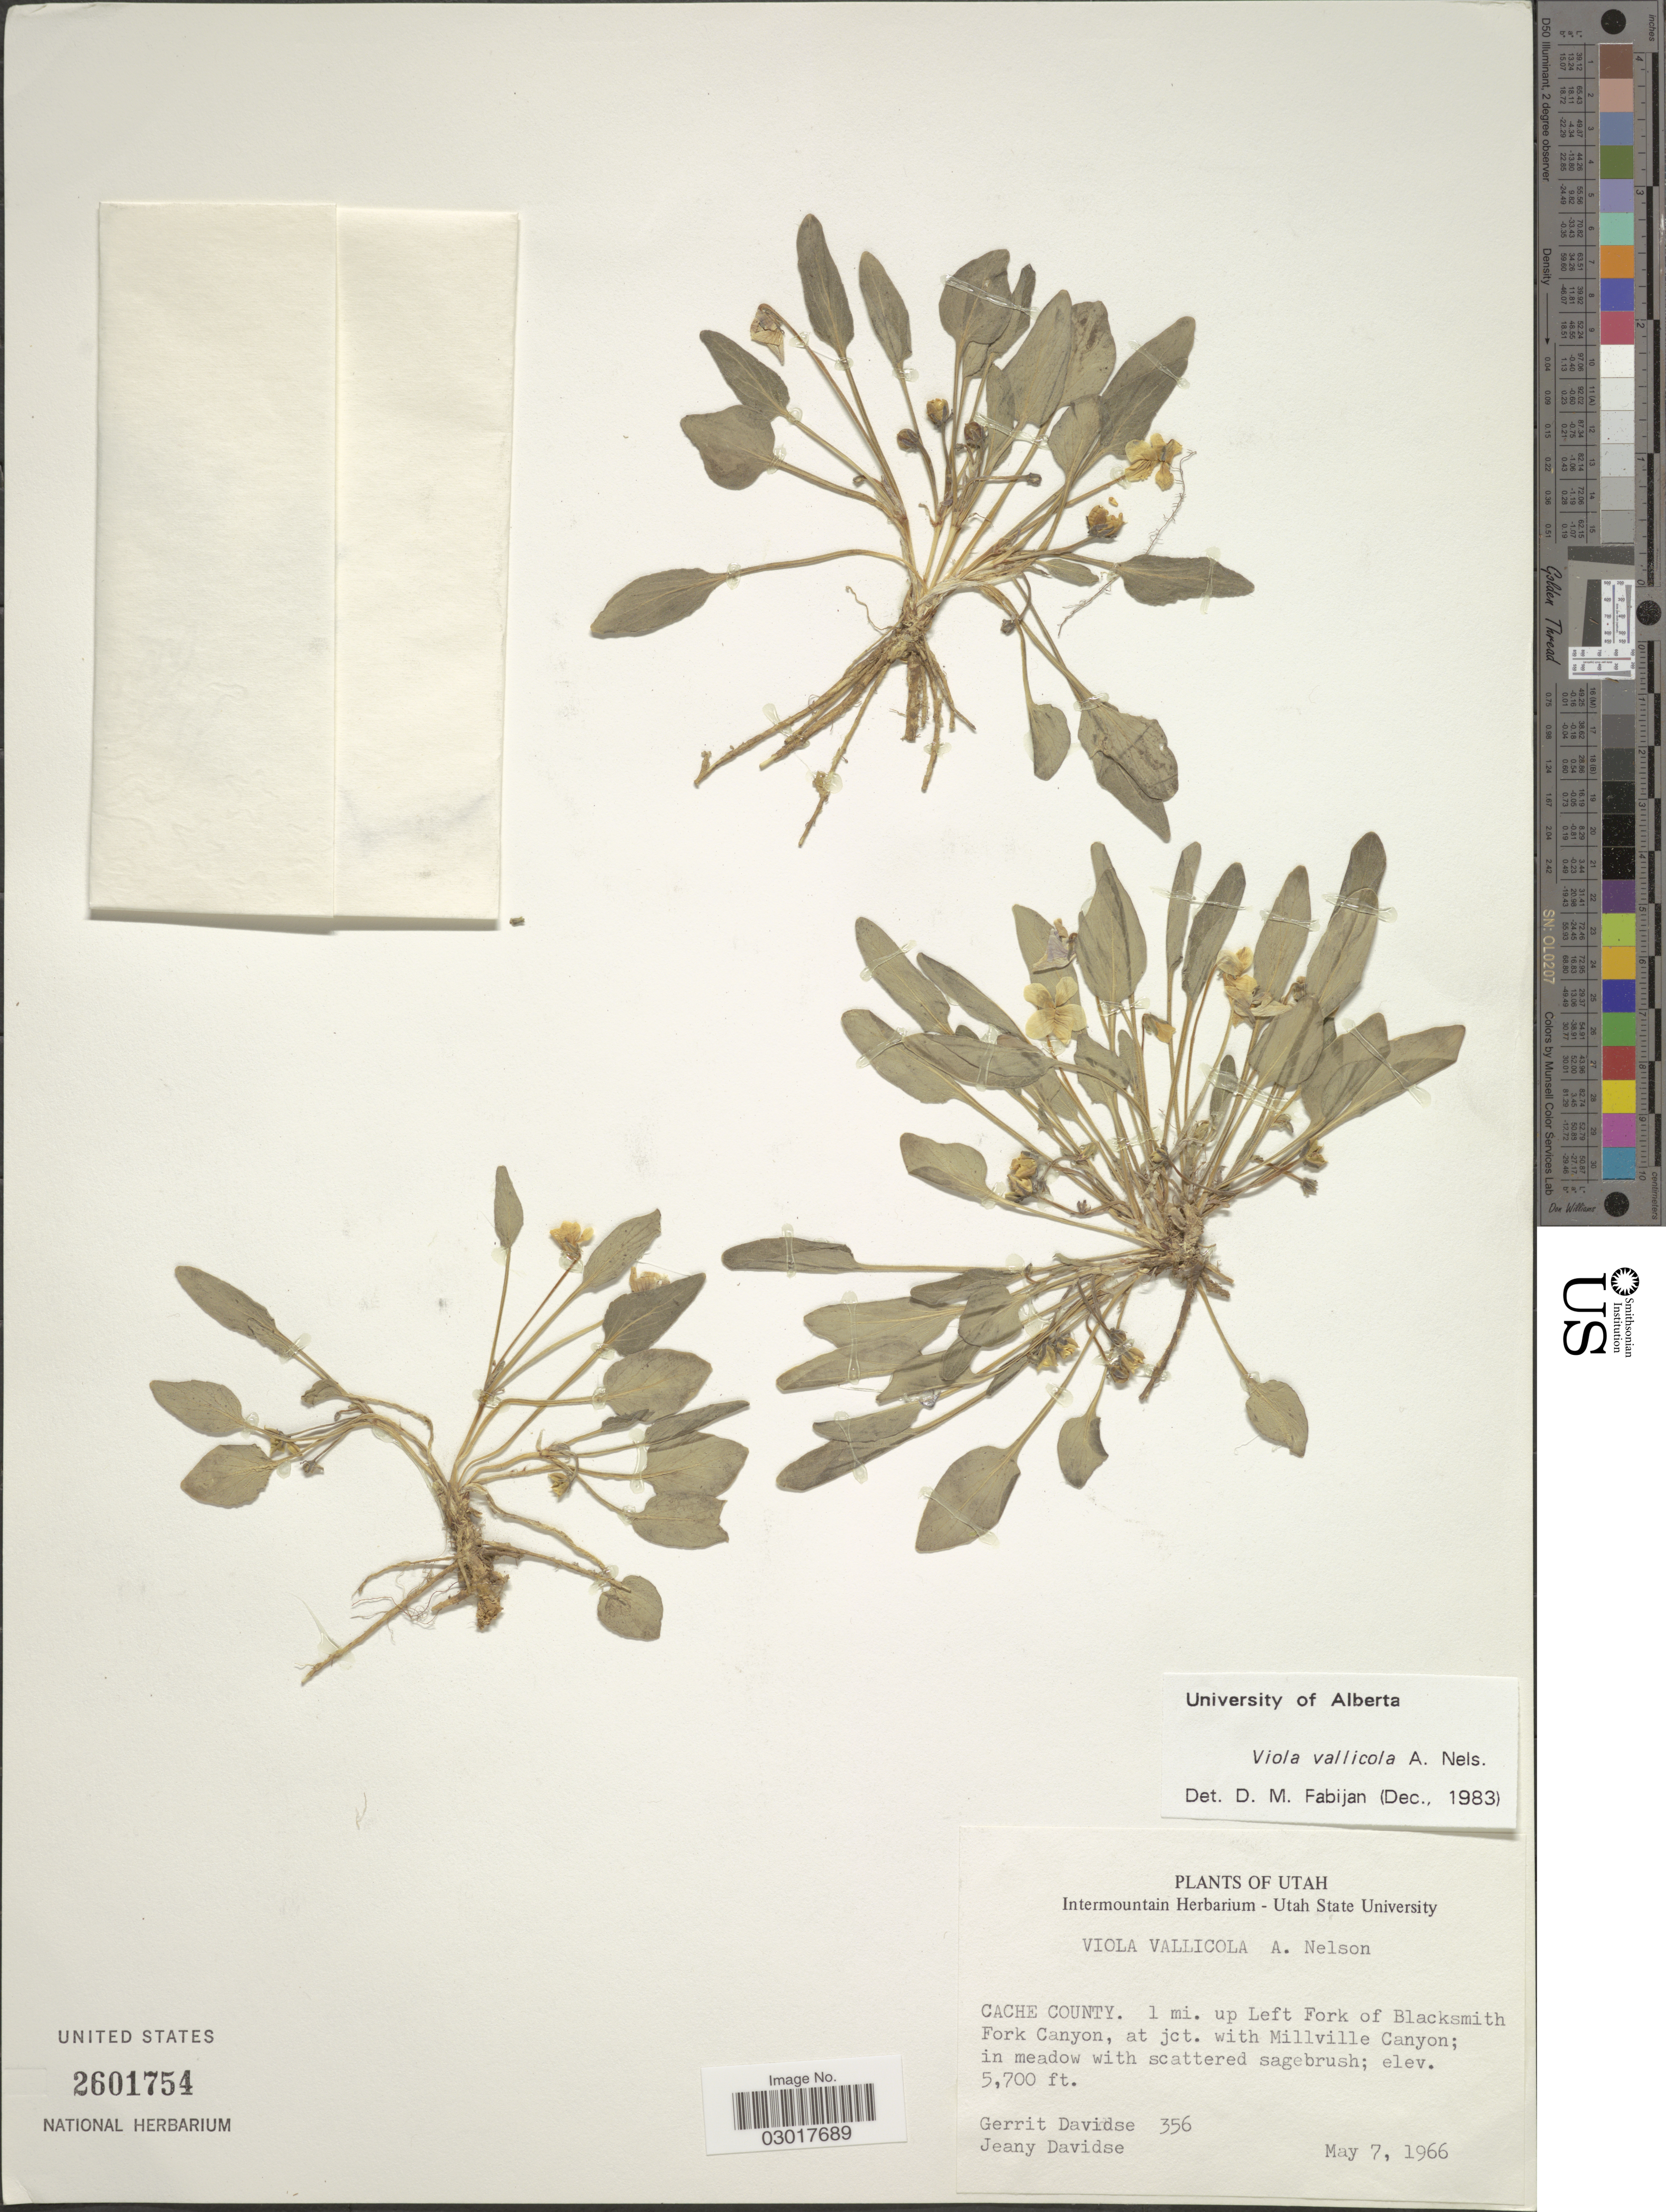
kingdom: Plantae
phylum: Tracheophyta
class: Magnoliopsida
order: Malpighiales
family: Violaceae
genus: Viola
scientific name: Viola vallicola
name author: A. Nelson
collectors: G. Davidse & J. Davidse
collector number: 356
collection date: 1966-05-07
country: United States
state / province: Utah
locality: Cache County. 1 mi. up Left Fork of Blacksmith Fork Canyon, at jct. with Millville Canyon.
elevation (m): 1737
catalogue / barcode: US 2601754